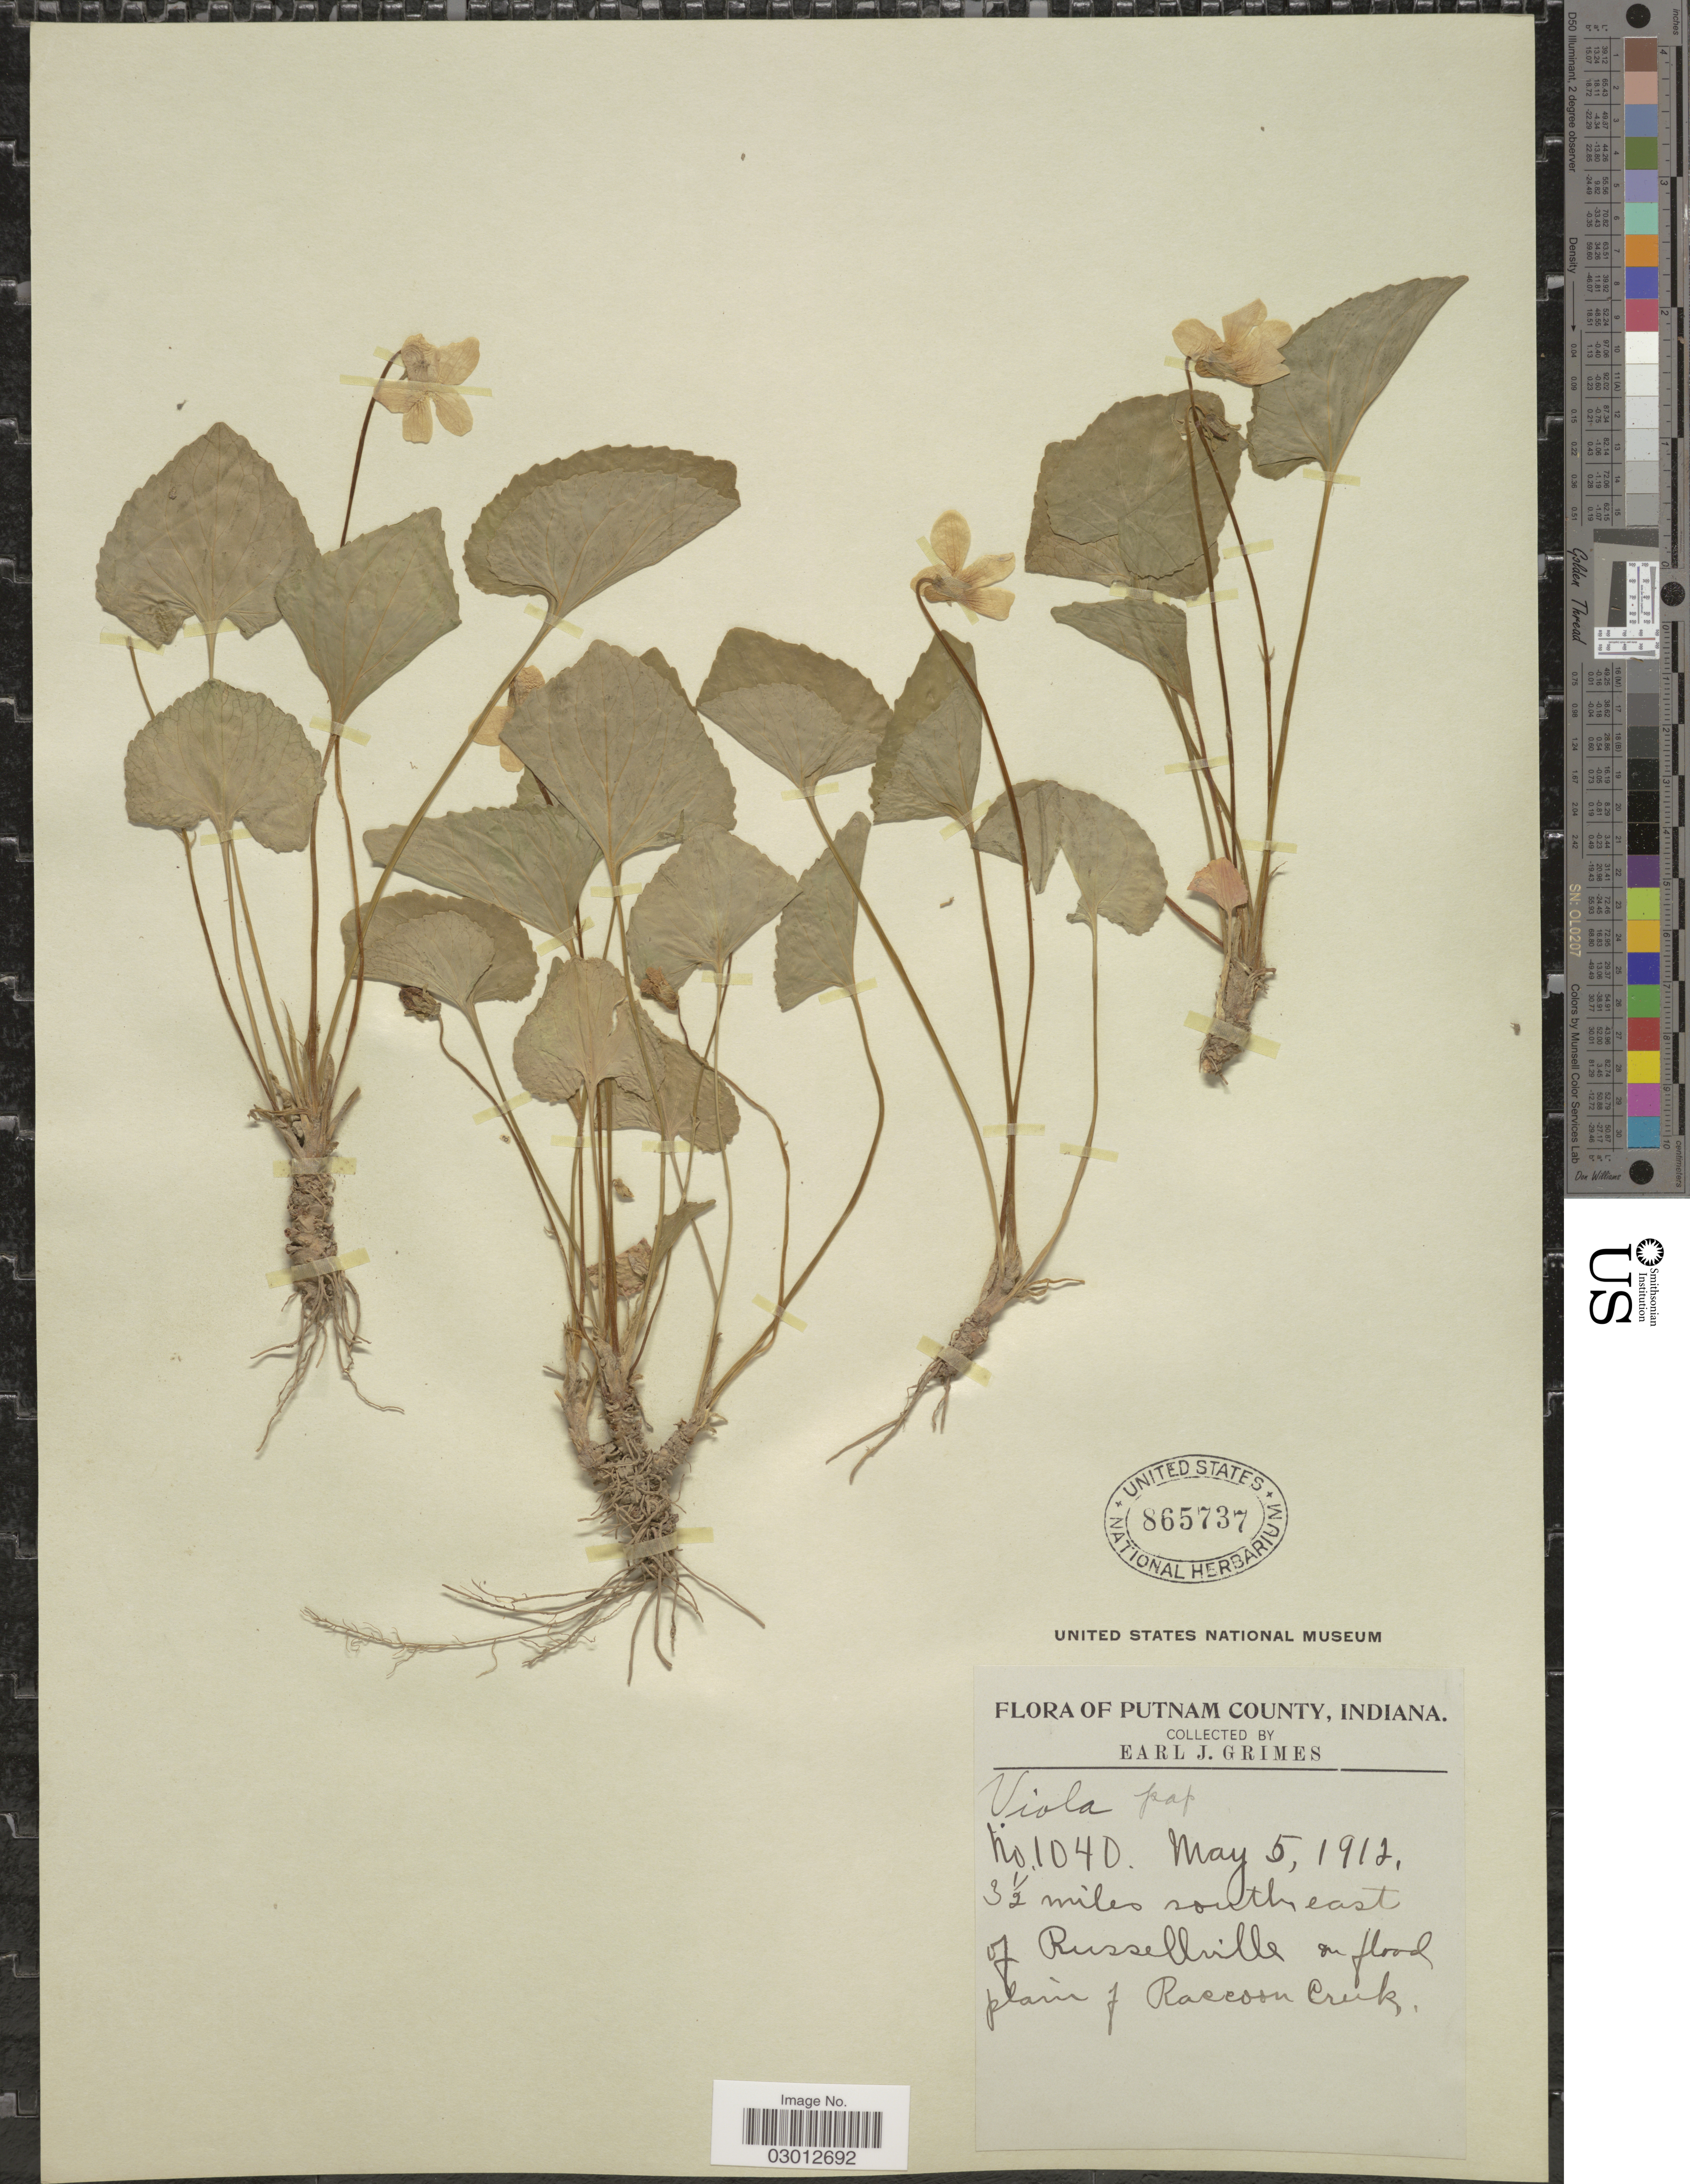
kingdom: Plantae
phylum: Tracheophyta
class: Magnoliopsida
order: Malpighiales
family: Violaceae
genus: Viola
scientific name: Viola papilionacea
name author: Pursh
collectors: E. J. Grimes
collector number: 1040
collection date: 1912-05-05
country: United States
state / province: Indiana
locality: Putnam County, 3½ miles south east of Russellville on flood plain of Raccoon Creek.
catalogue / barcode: US 865737